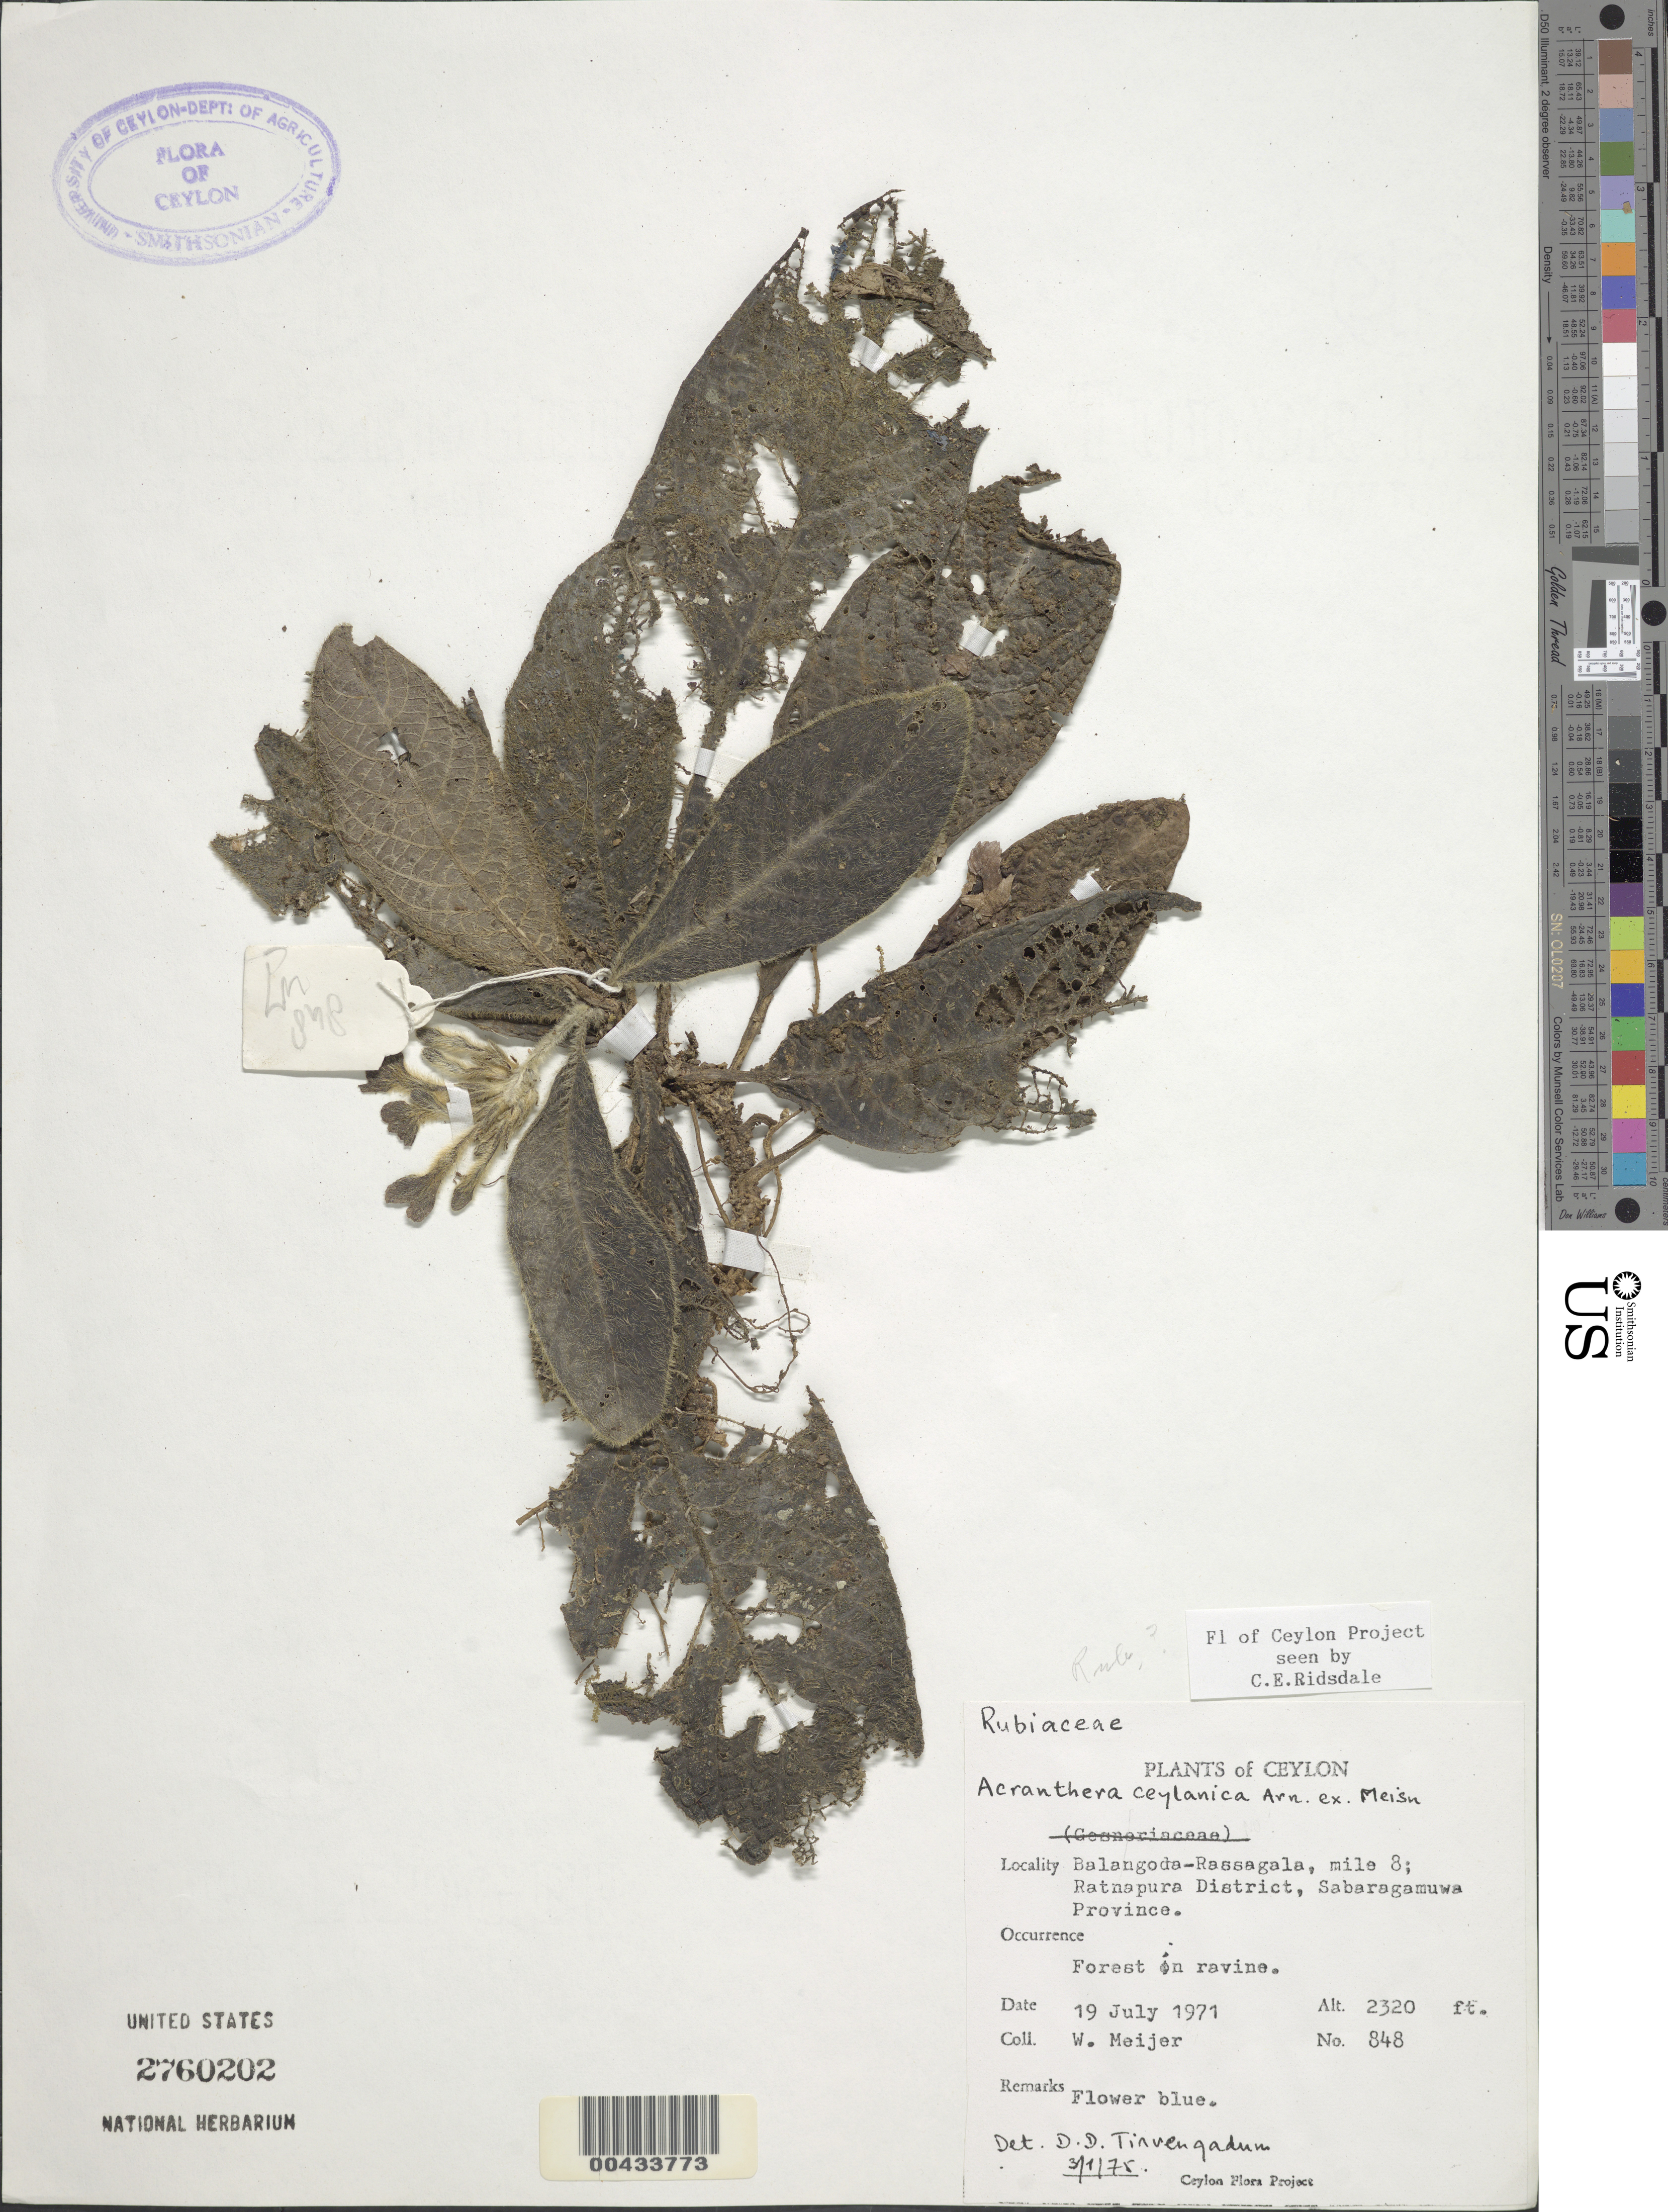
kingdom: Plantae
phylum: Tracheophyta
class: Magnoliopsida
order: Gentianales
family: Rubiaceae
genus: Acranthera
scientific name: Acranthera ceylanica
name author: Arn. ex Meisn.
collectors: W. Meijer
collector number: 848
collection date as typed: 19 Jul 1971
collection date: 1971-07-19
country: Sri Lanka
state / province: Sabaragamuwa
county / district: Ratnapura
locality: Balangoda-Rassagala, mile 8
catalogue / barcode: US 2760202